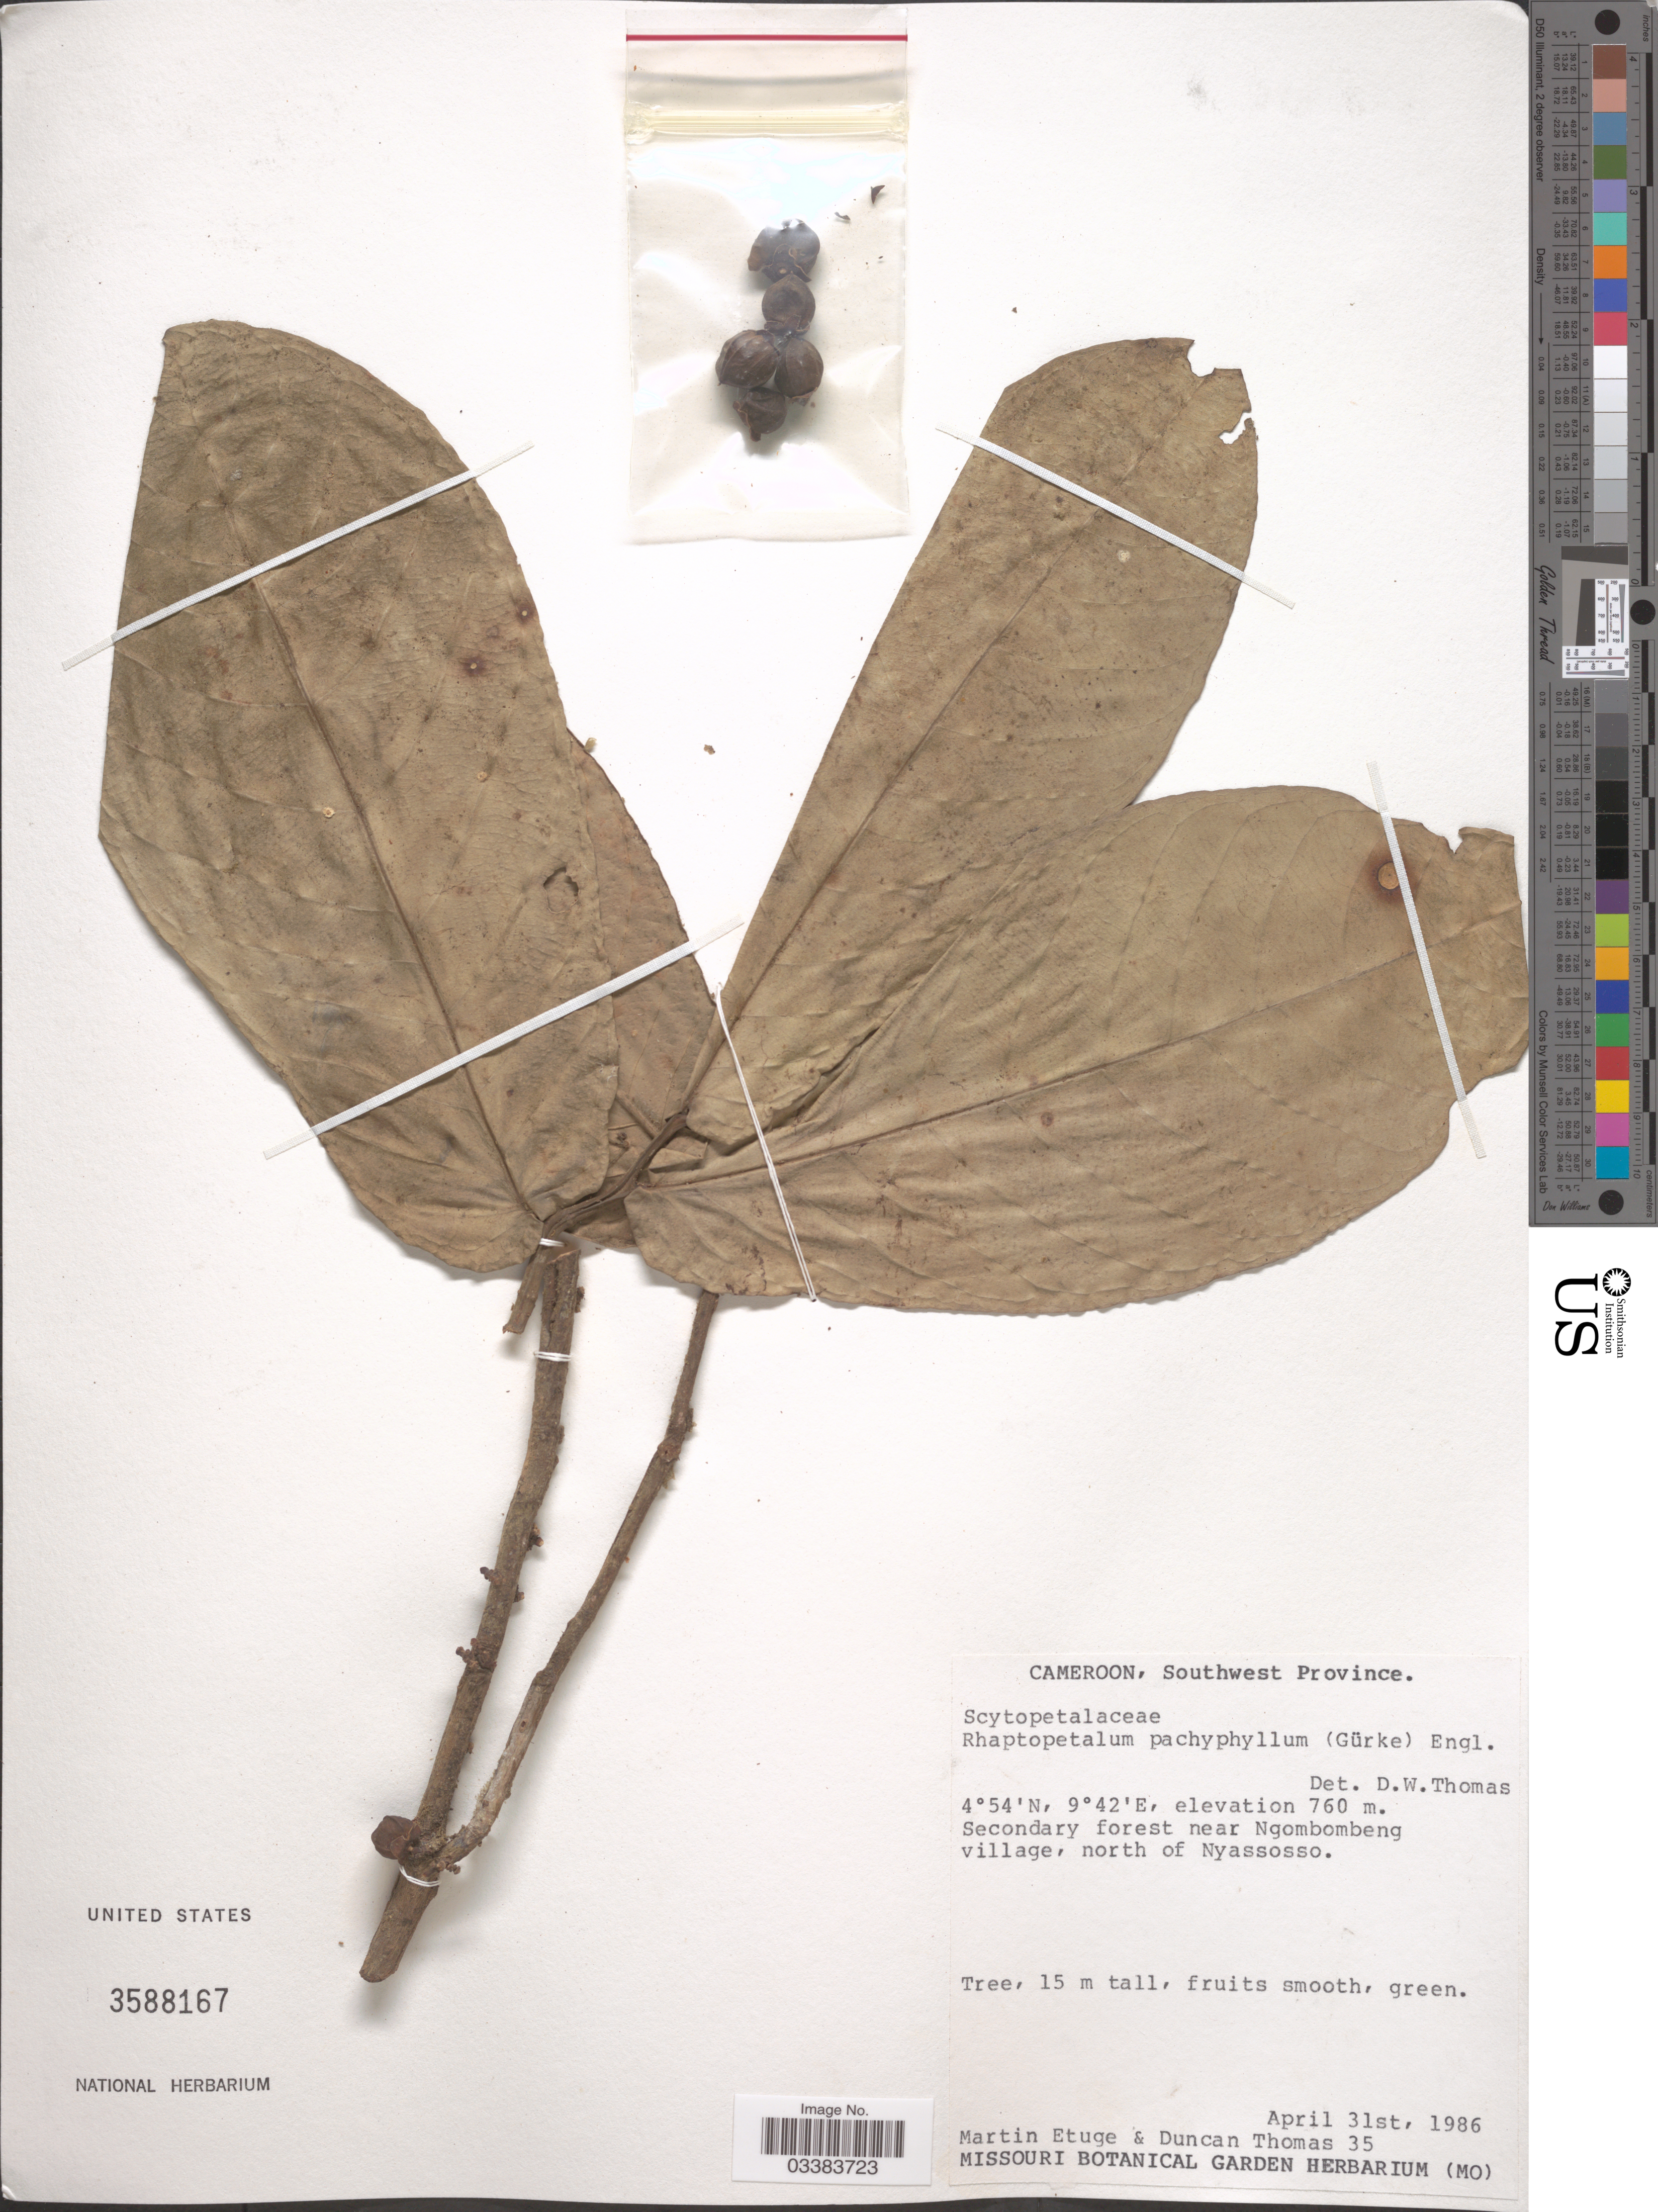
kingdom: Plantae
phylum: Tracheophyta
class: Magnoliopsida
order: Ericales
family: Lecythidaceae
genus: Rhaptopetalum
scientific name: Rhaptopetalum pachyphyllum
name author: (Gürke) Engl.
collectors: M. Etuge & D. W. Thomas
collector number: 35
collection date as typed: Transcribed d/m/y: 31/4/1986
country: Cameroon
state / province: Sud-Ouest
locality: Southwest Province. Secondary forest near Ngombombeng village, north of Nyassosso.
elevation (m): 760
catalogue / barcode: US 3588167